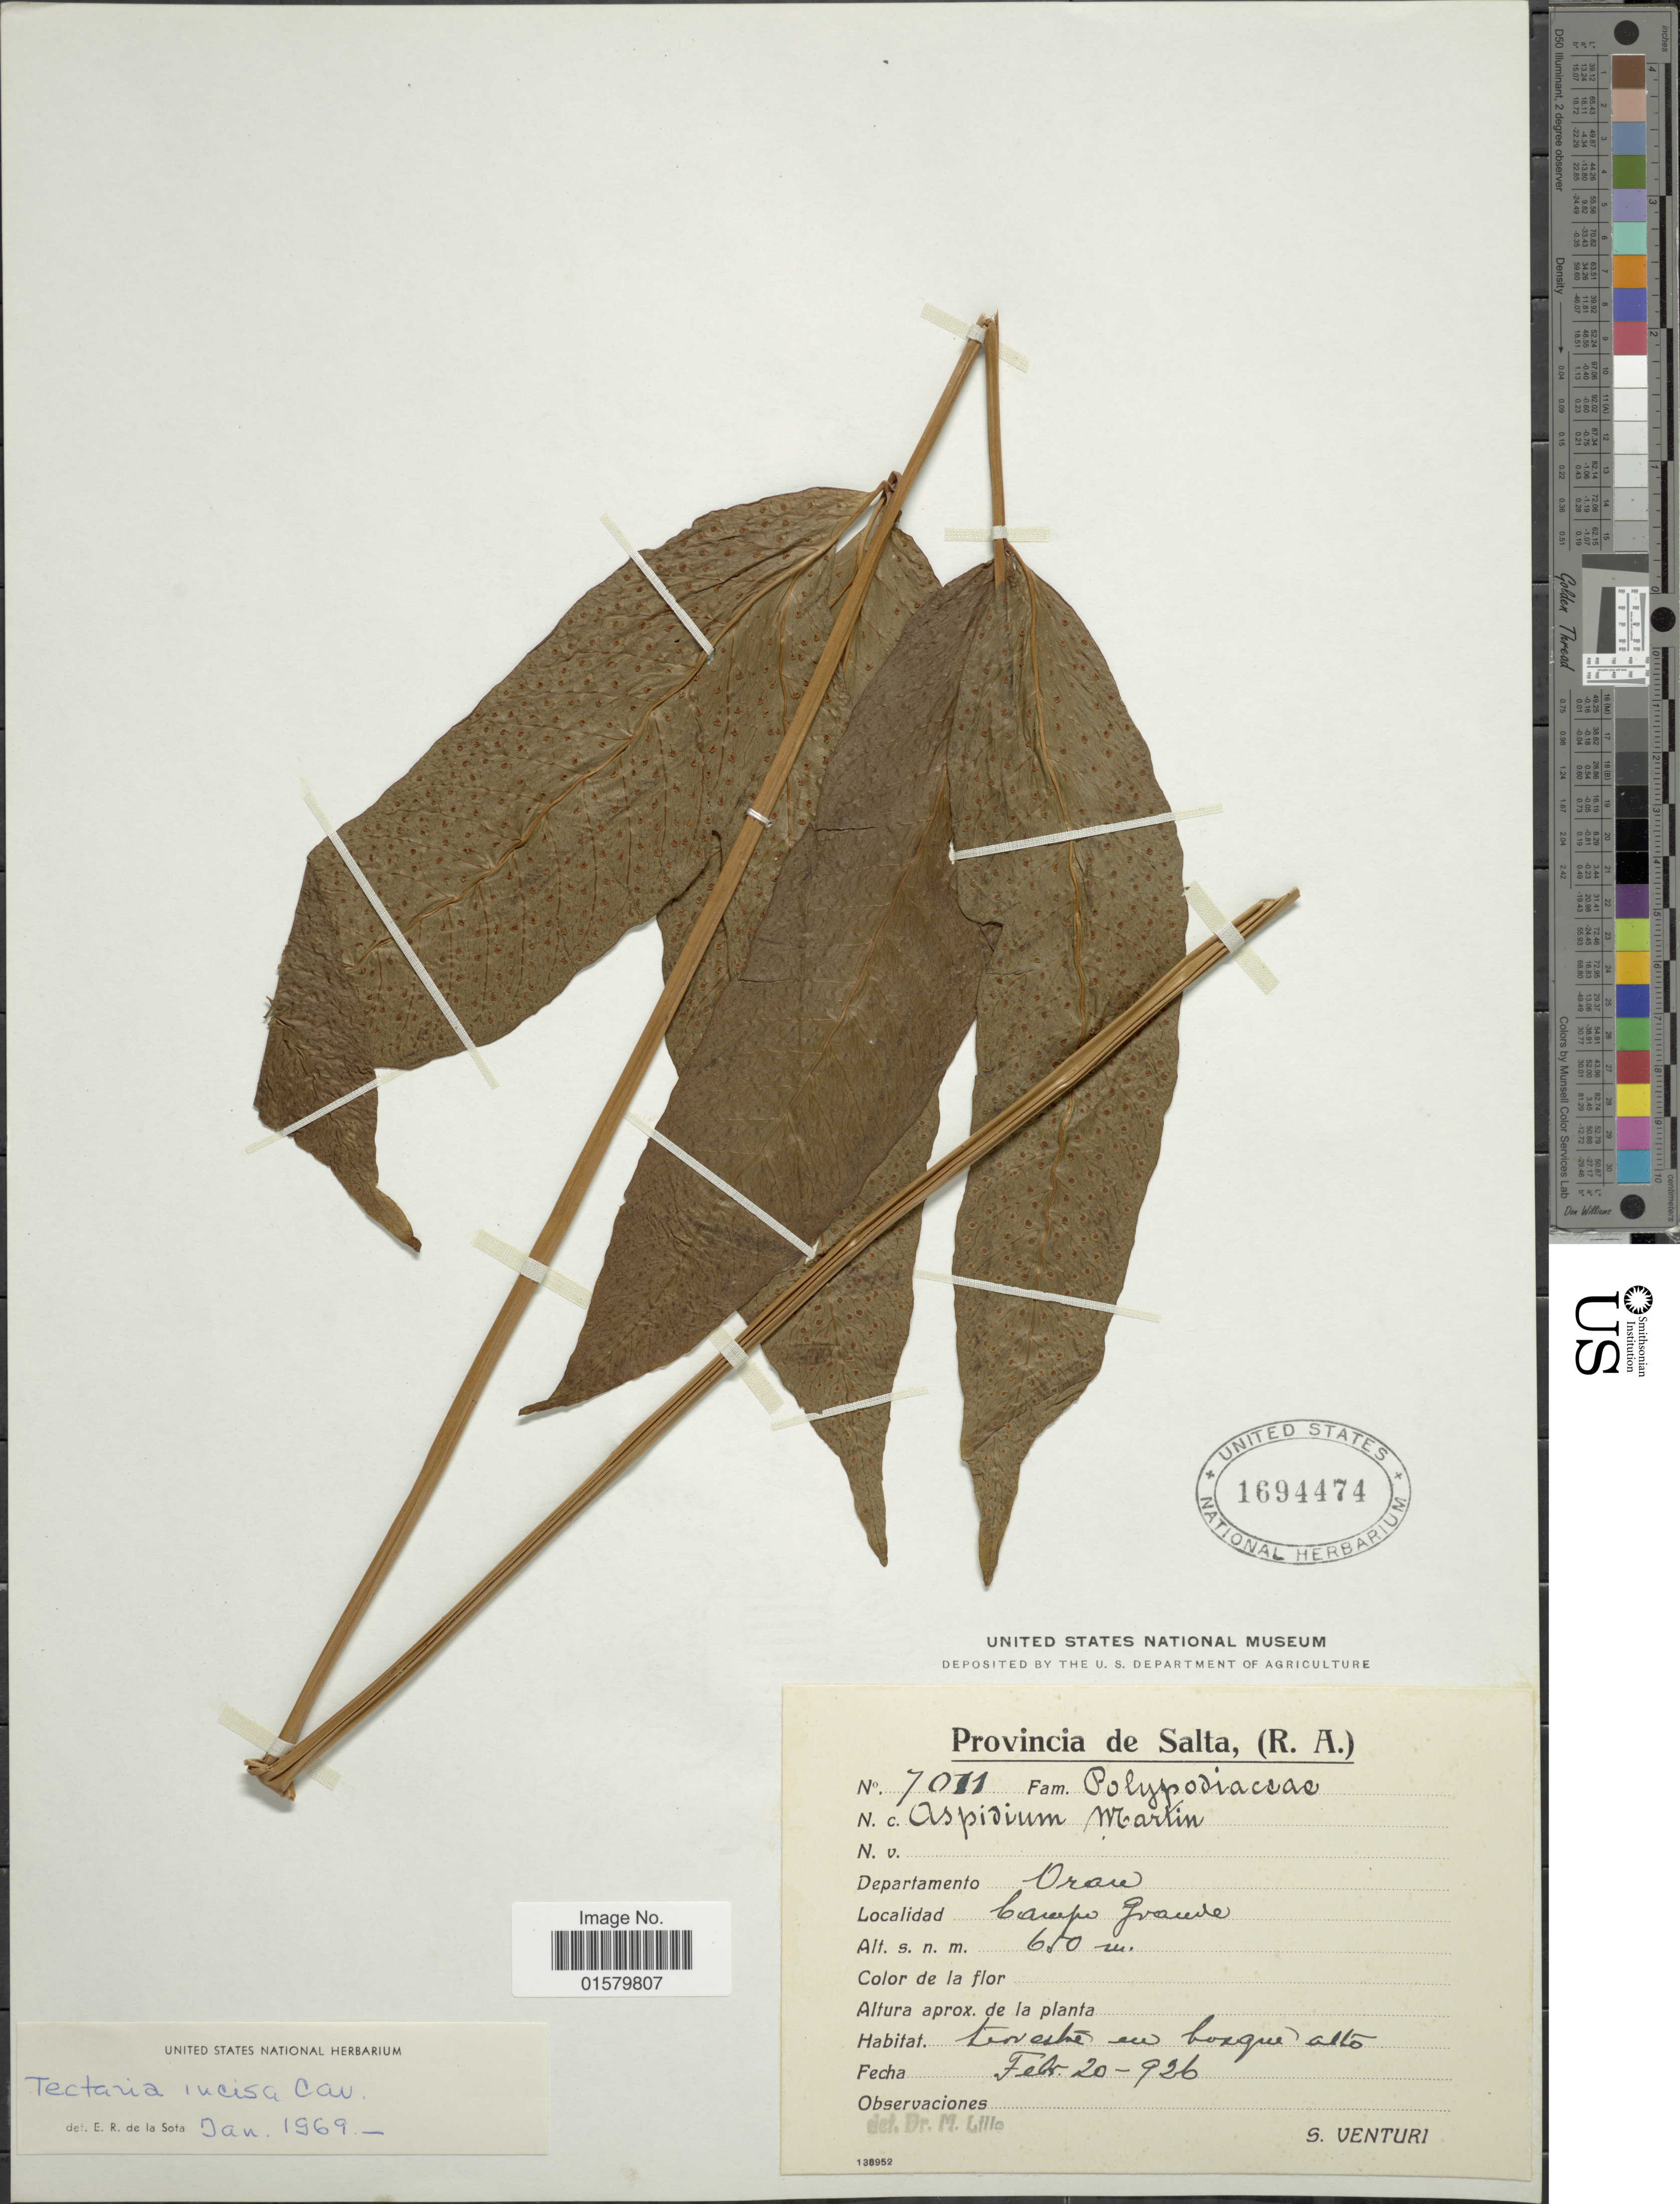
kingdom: Plantae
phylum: Tracheophyta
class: Polypodiopsida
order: Polypodiales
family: Tectariaceae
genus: Tectaria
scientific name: Tectaria incisa var. incisa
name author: Cav.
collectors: S. Venturi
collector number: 7011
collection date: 1926-02-20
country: Argentina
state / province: Salta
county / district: Orán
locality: Campo Grande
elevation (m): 650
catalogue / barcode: US 1694474